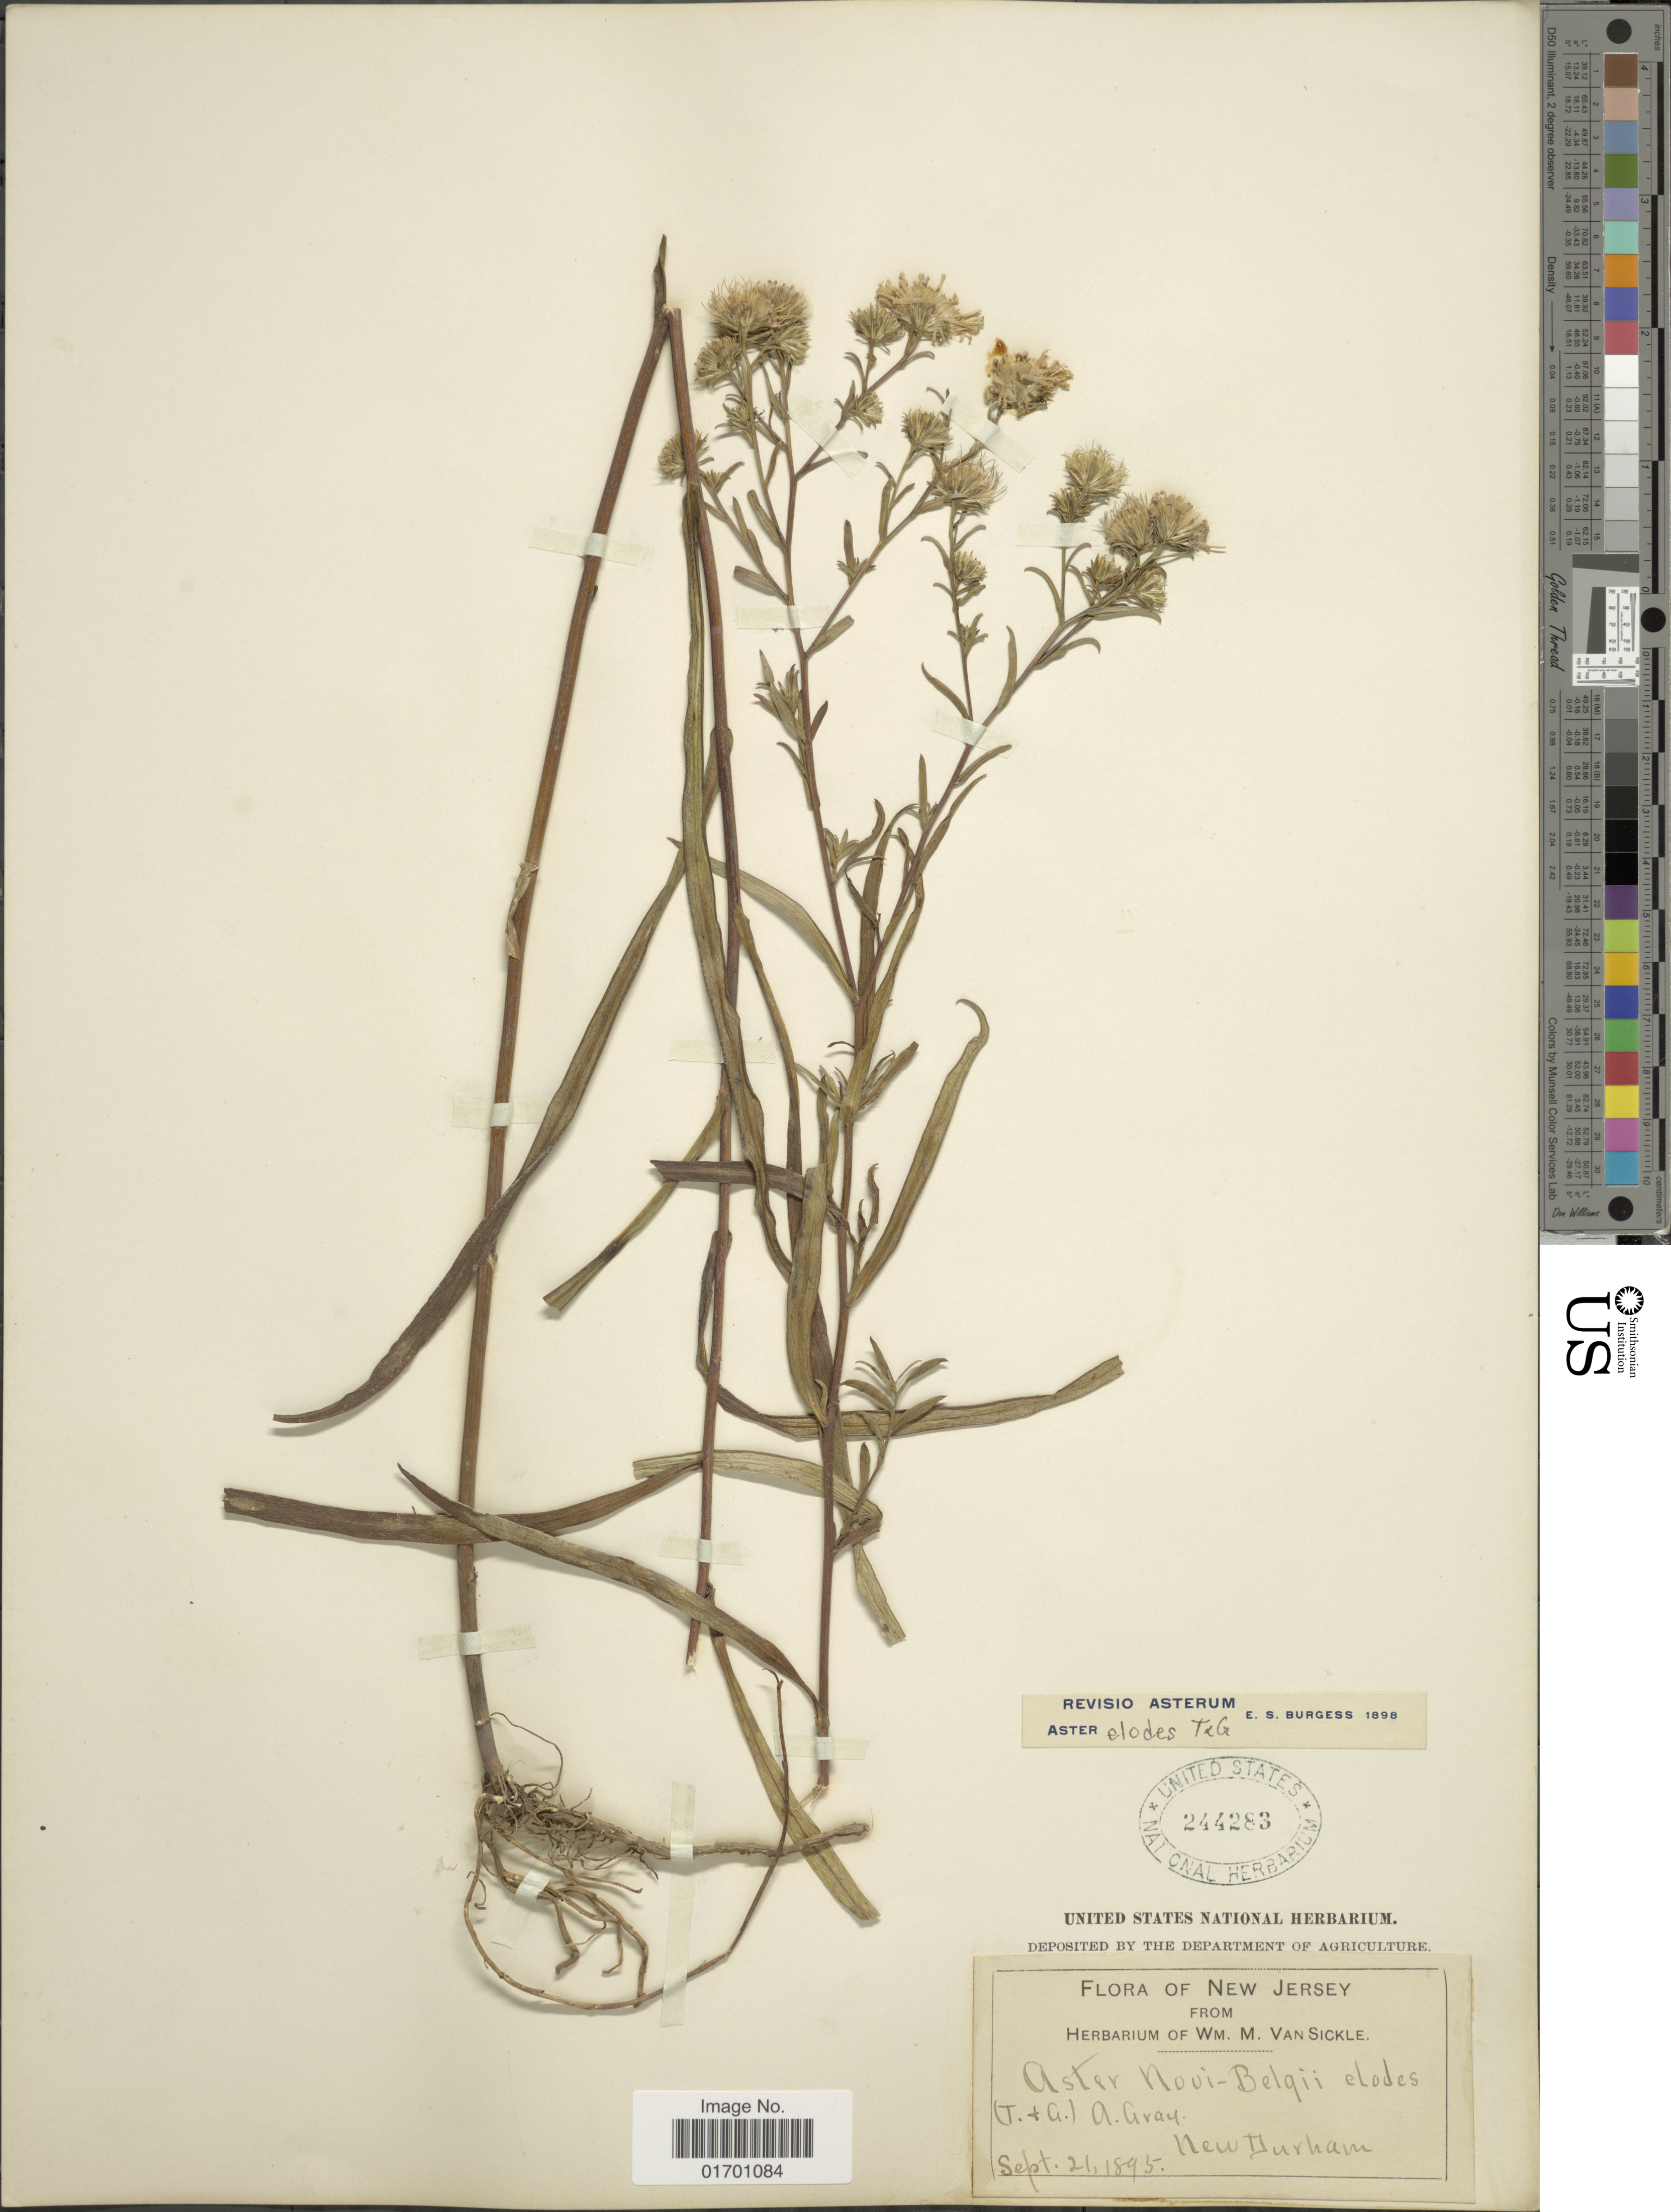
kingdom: Plantae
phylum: Tracheophyta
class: Magnoliopsida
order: Asterales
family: Asteraceae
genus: Symphyotrichum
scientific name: Symphyotrichum novi-belgii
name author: (L.) G.L. Nesom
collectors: ex herb. Wm. M. Van Sickle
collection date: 1895-09-21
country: United States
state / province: New Jersey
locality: New Durham.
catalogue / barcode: US 244283